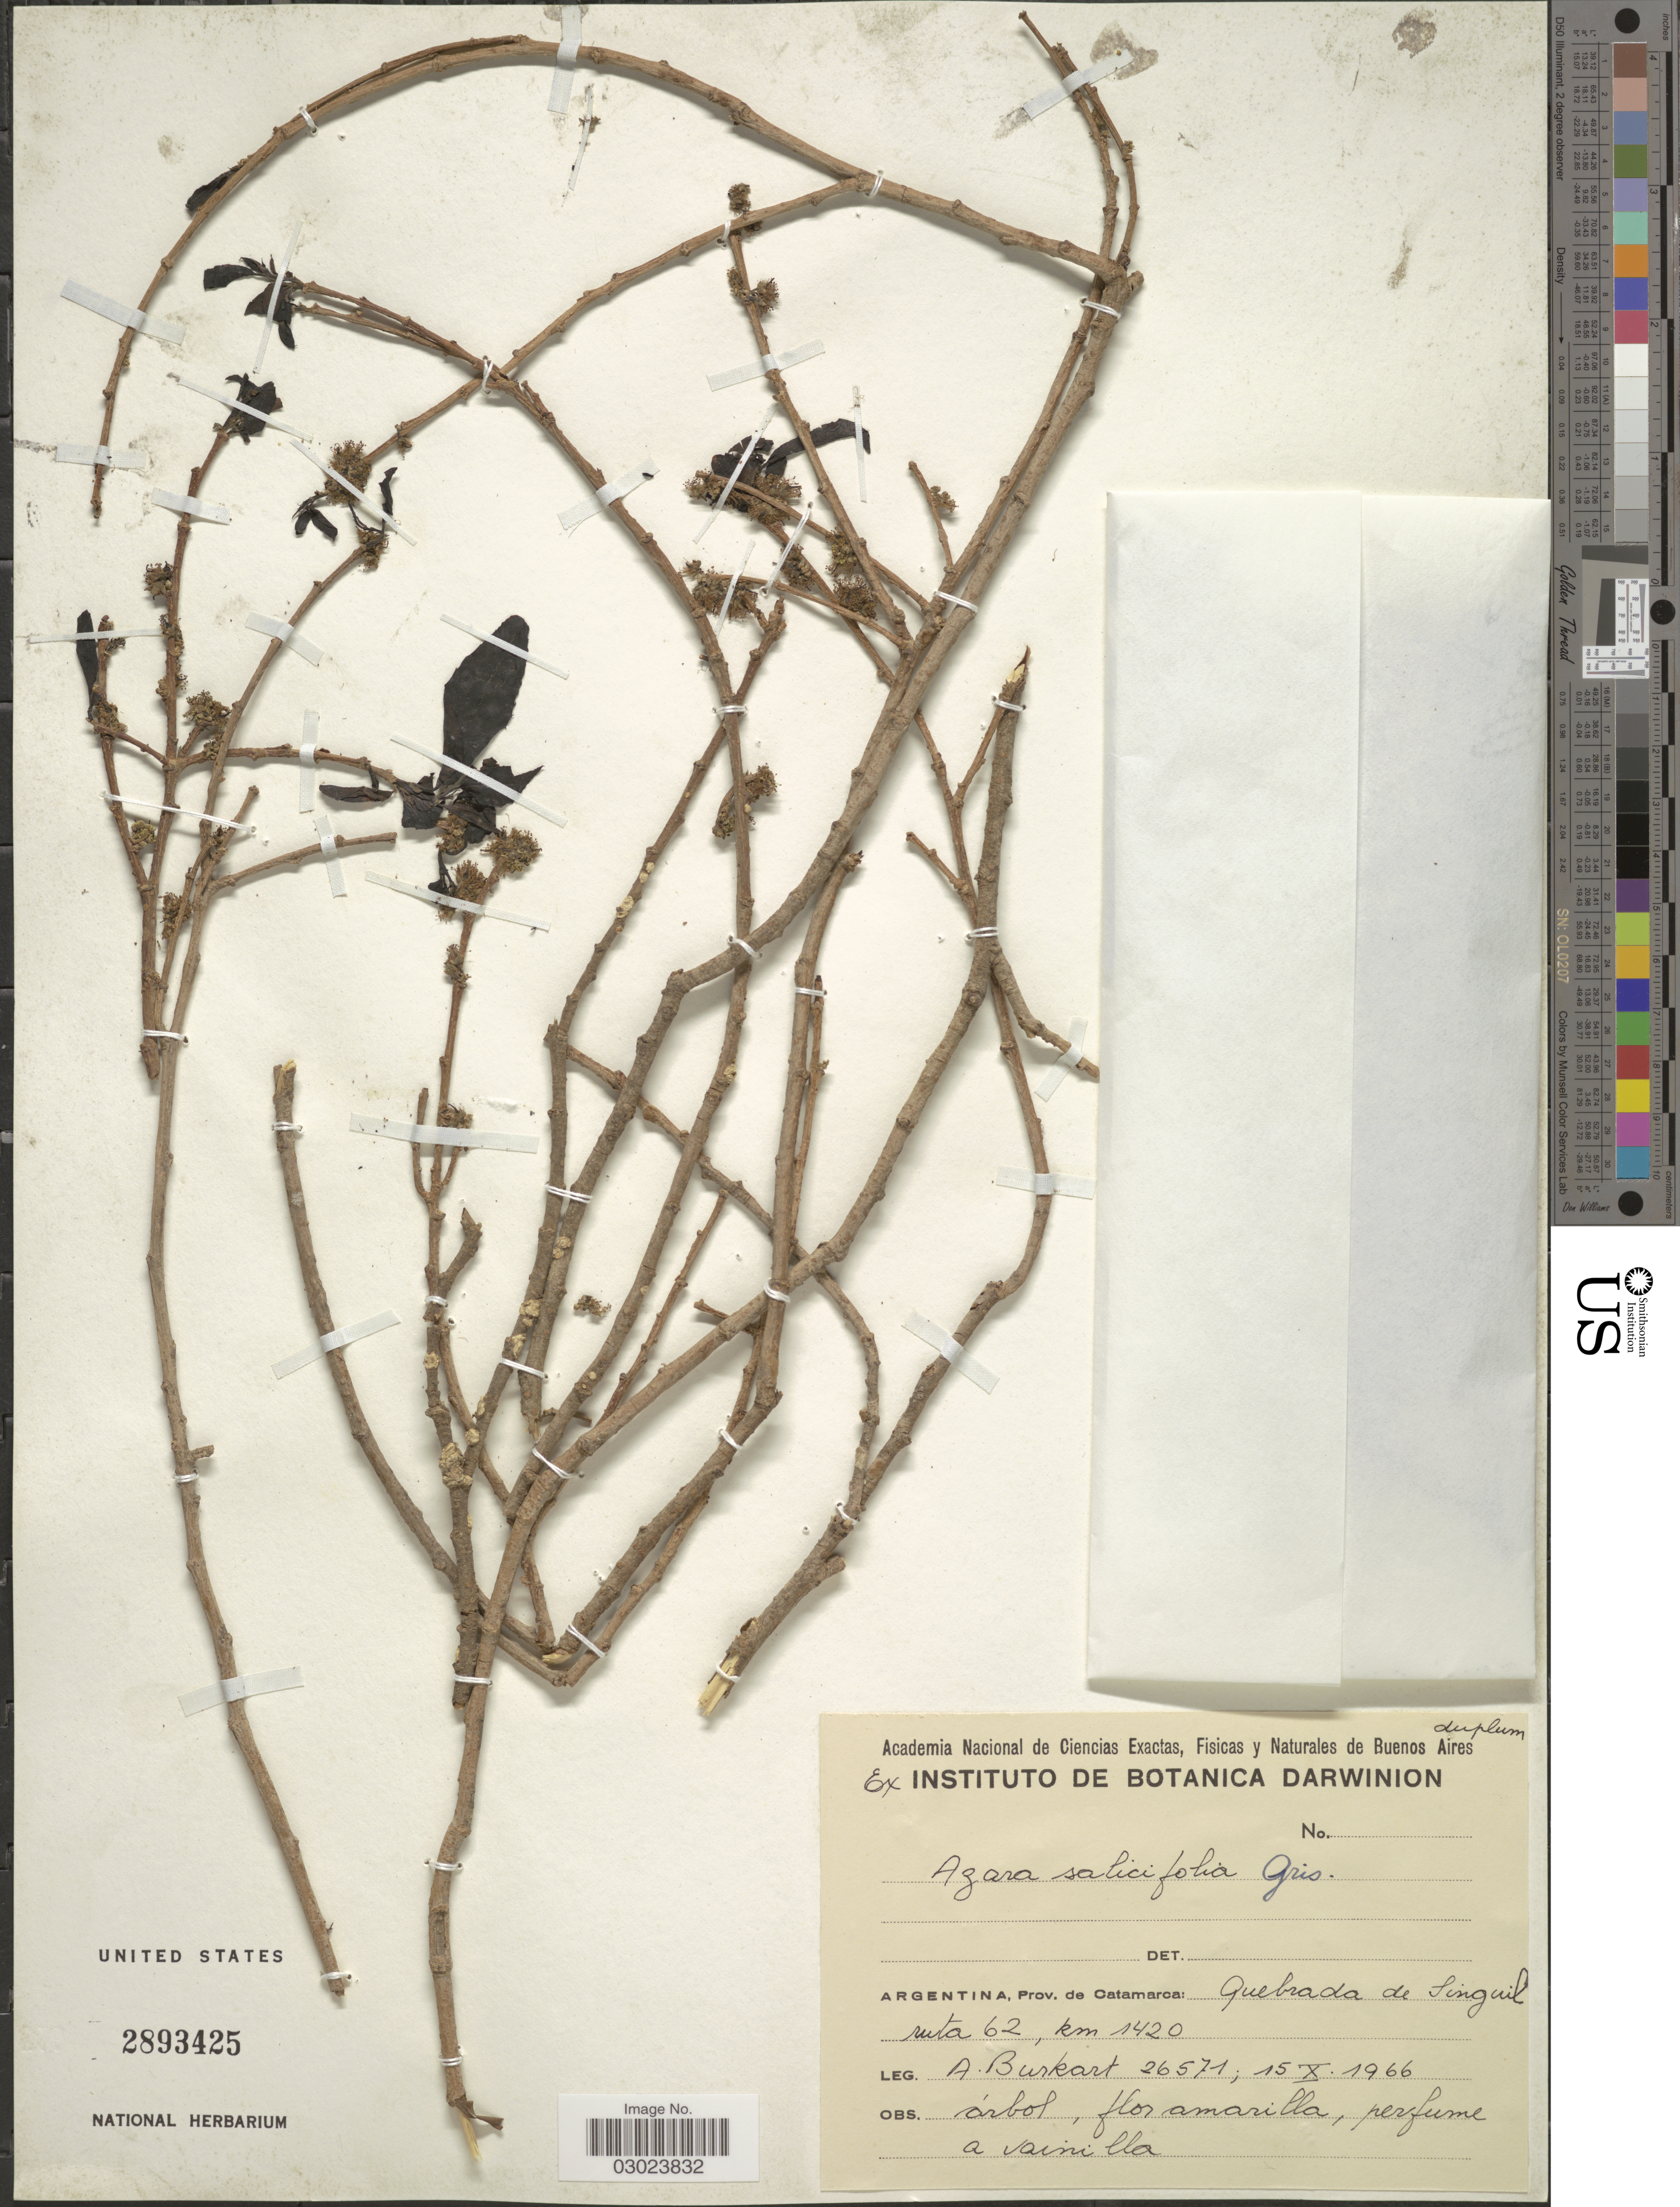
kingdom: Plantae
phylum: Tracheophyta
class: Magnoliopsida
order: Malpighiales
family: Salicaceae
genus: Azara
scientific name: Azara salicifolia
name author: Griseb.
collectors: A. E. Burkart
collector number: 26571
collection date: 1966-10-15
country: Argentina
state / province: Catamarca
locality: Quebrada de Singuil ruta 62, km 1420.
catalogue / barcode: US 2893425